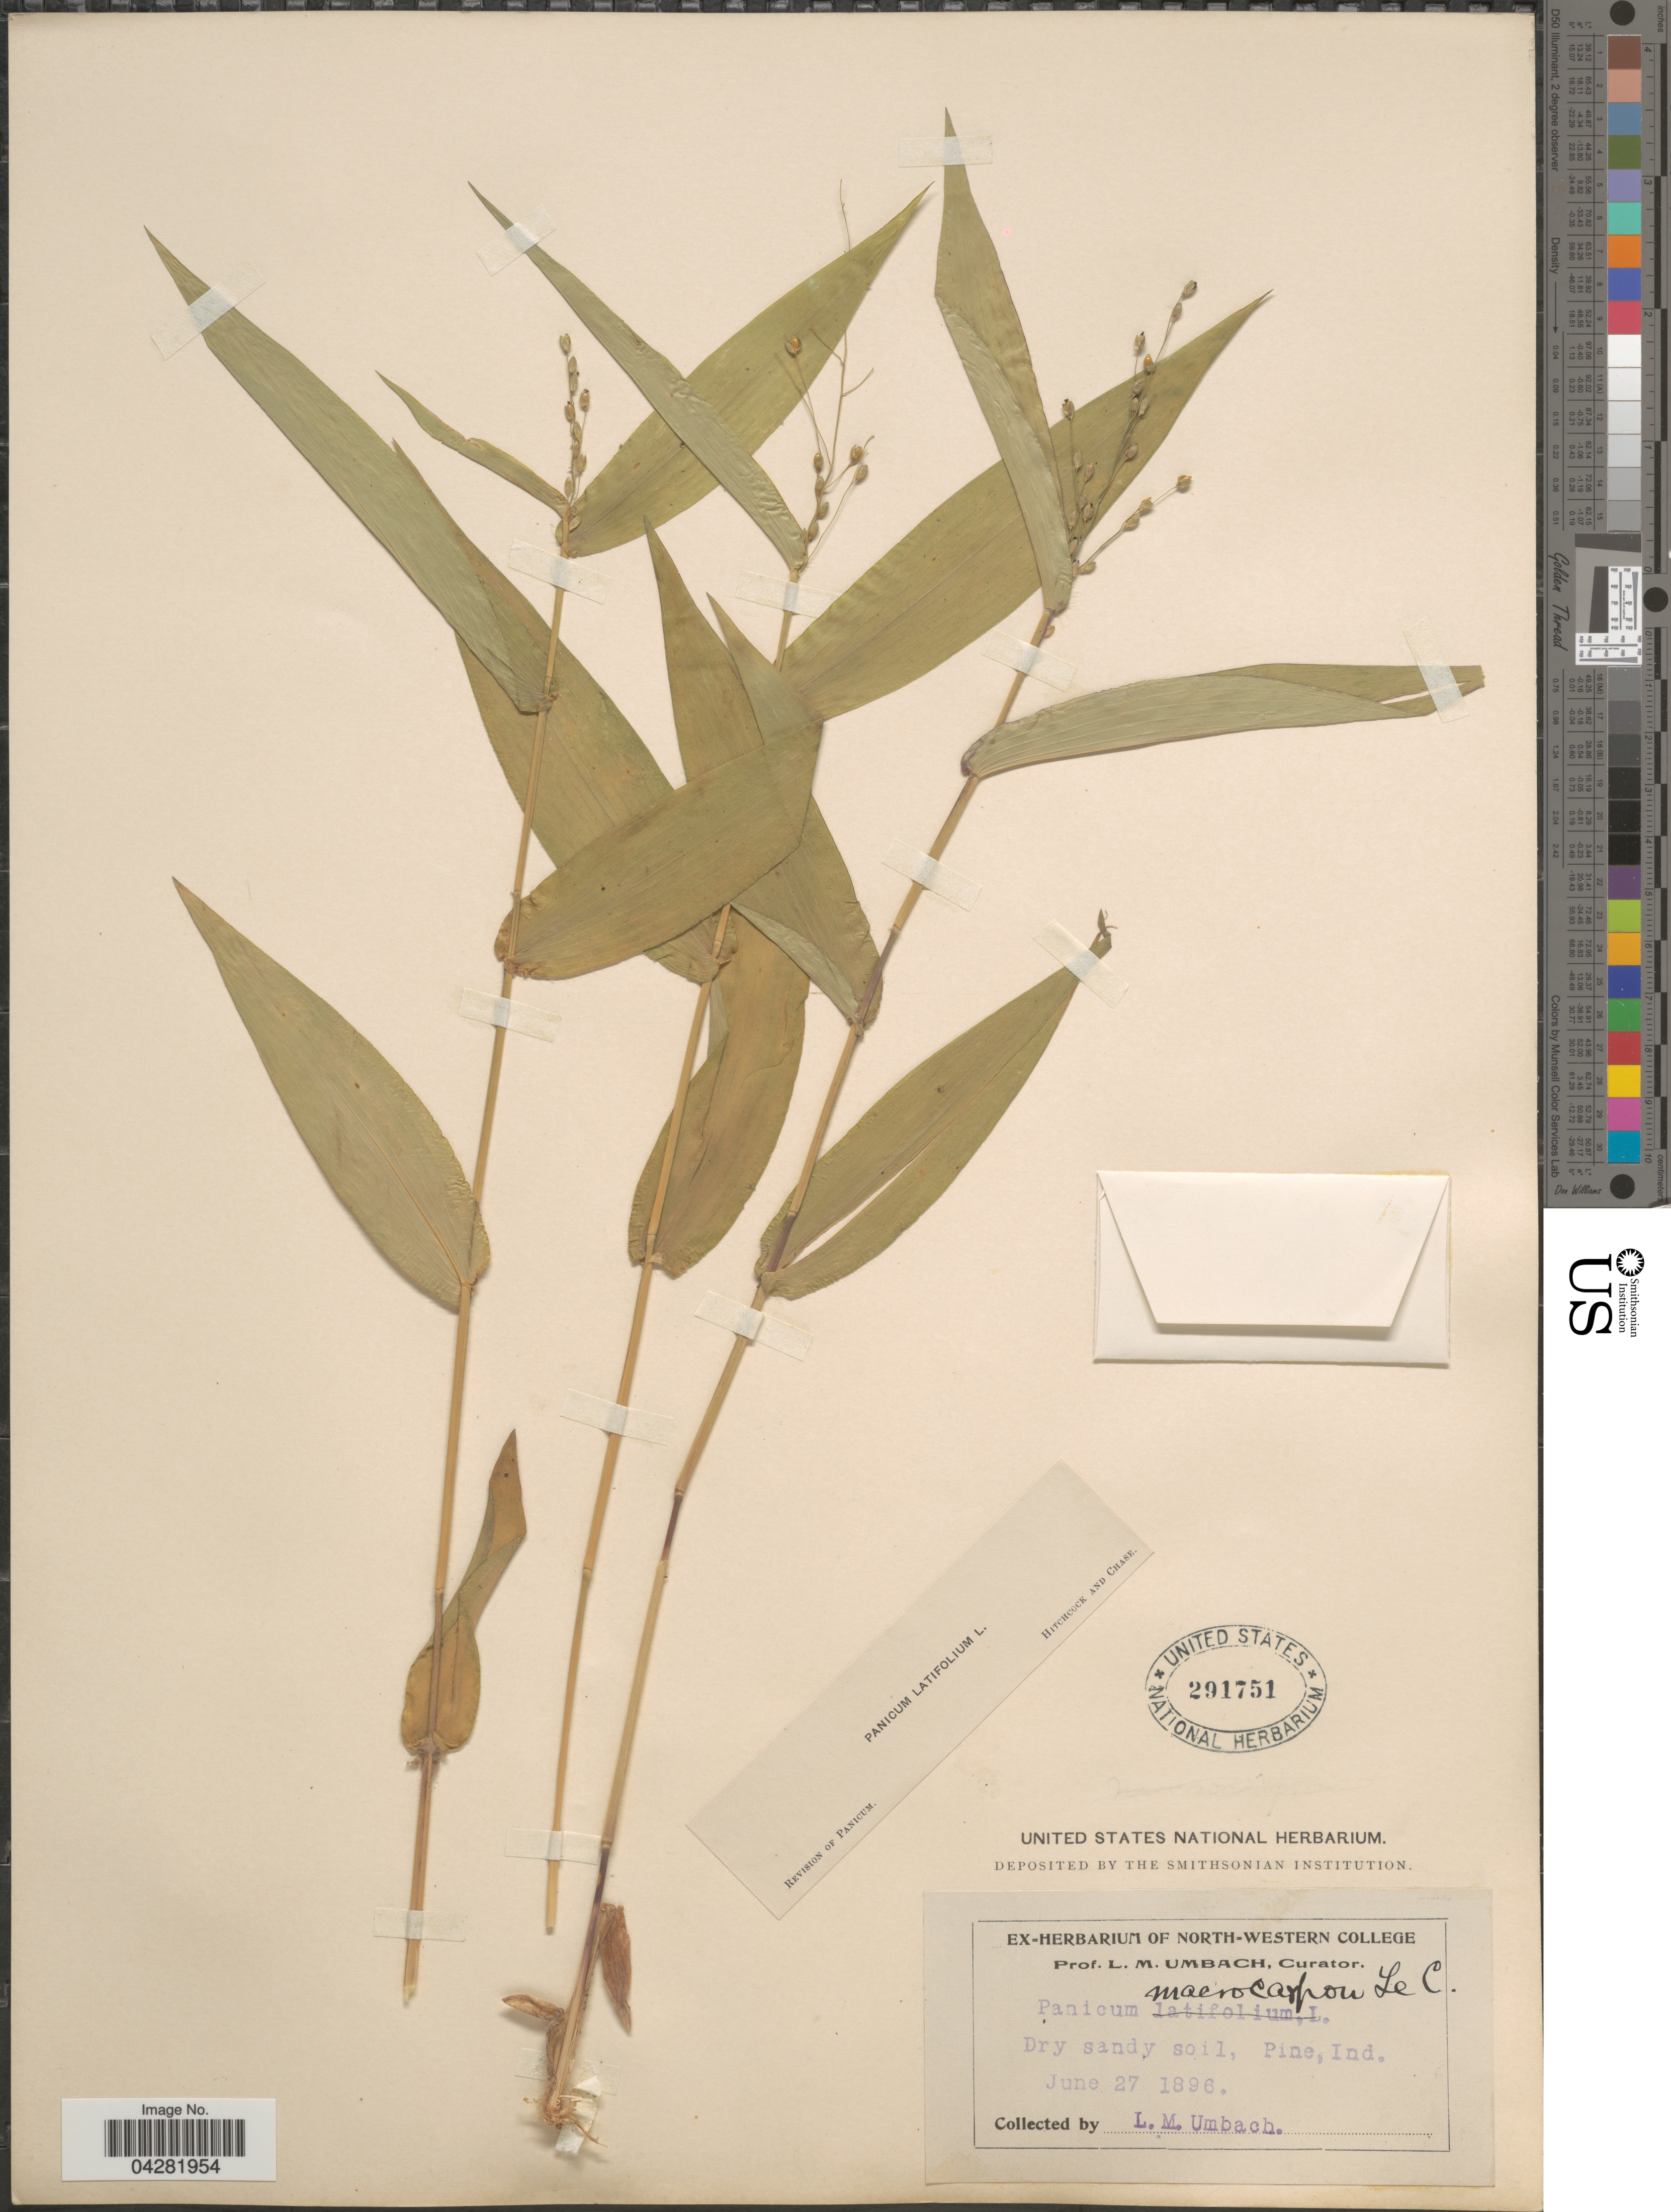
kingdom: Plantae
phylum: Tracheophyta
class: Liliopsida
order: Poales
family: Poaceae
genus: Dichanthelium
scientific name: Dichanthelium latifolium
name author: (L.) Harvill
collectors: L. M. Umbach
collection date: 1896-06-27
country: United States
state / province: Indiana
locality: Pine.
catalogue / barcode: US 291751